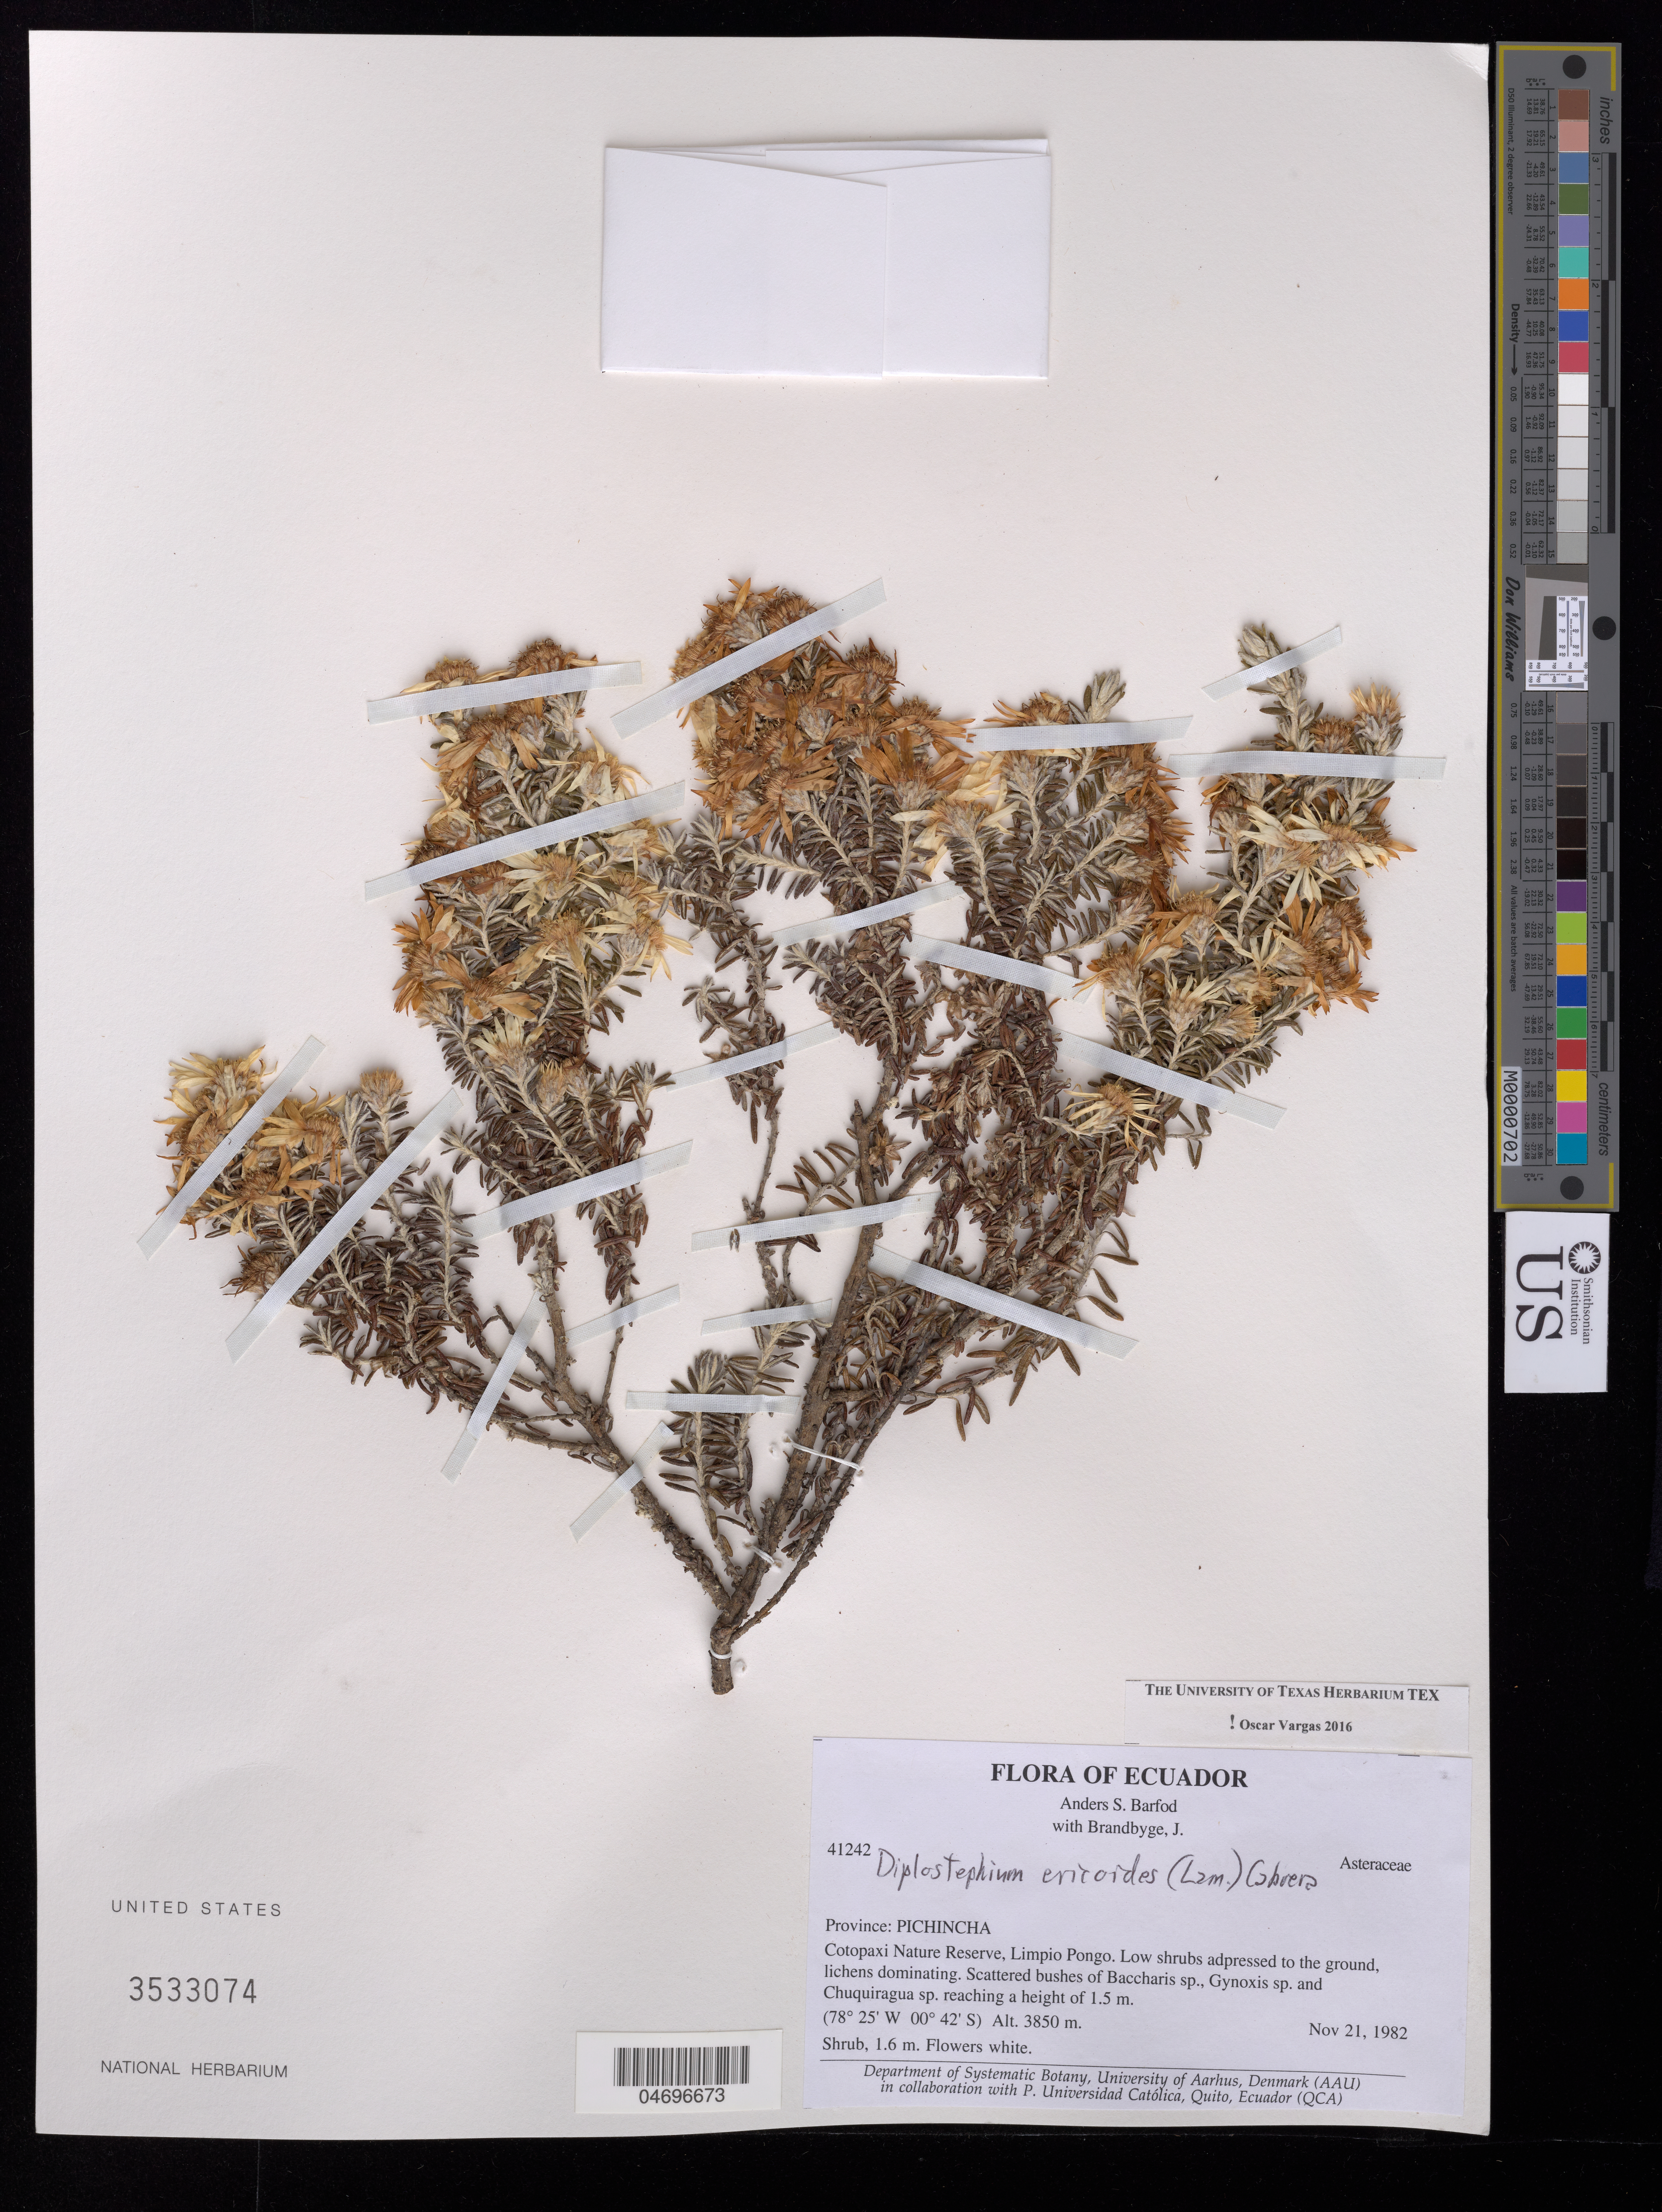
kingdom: Plantae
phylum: Tracheophyta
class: Magnoliopsida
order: Asterales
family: Asteraceae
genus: Diplostephium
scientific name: Diplostephium ericoides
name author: (Lam.) Cabrera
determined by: Vargas, Oscar M.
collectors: A. Barfod & H. Balslev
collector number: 41242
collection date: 1982-11-21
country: Ecuador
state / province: Pichincha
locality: Cotopaxi Nature Reserve. Close to road leading up to Limpio Pongo.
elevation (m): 3450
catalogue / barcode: US 3533074